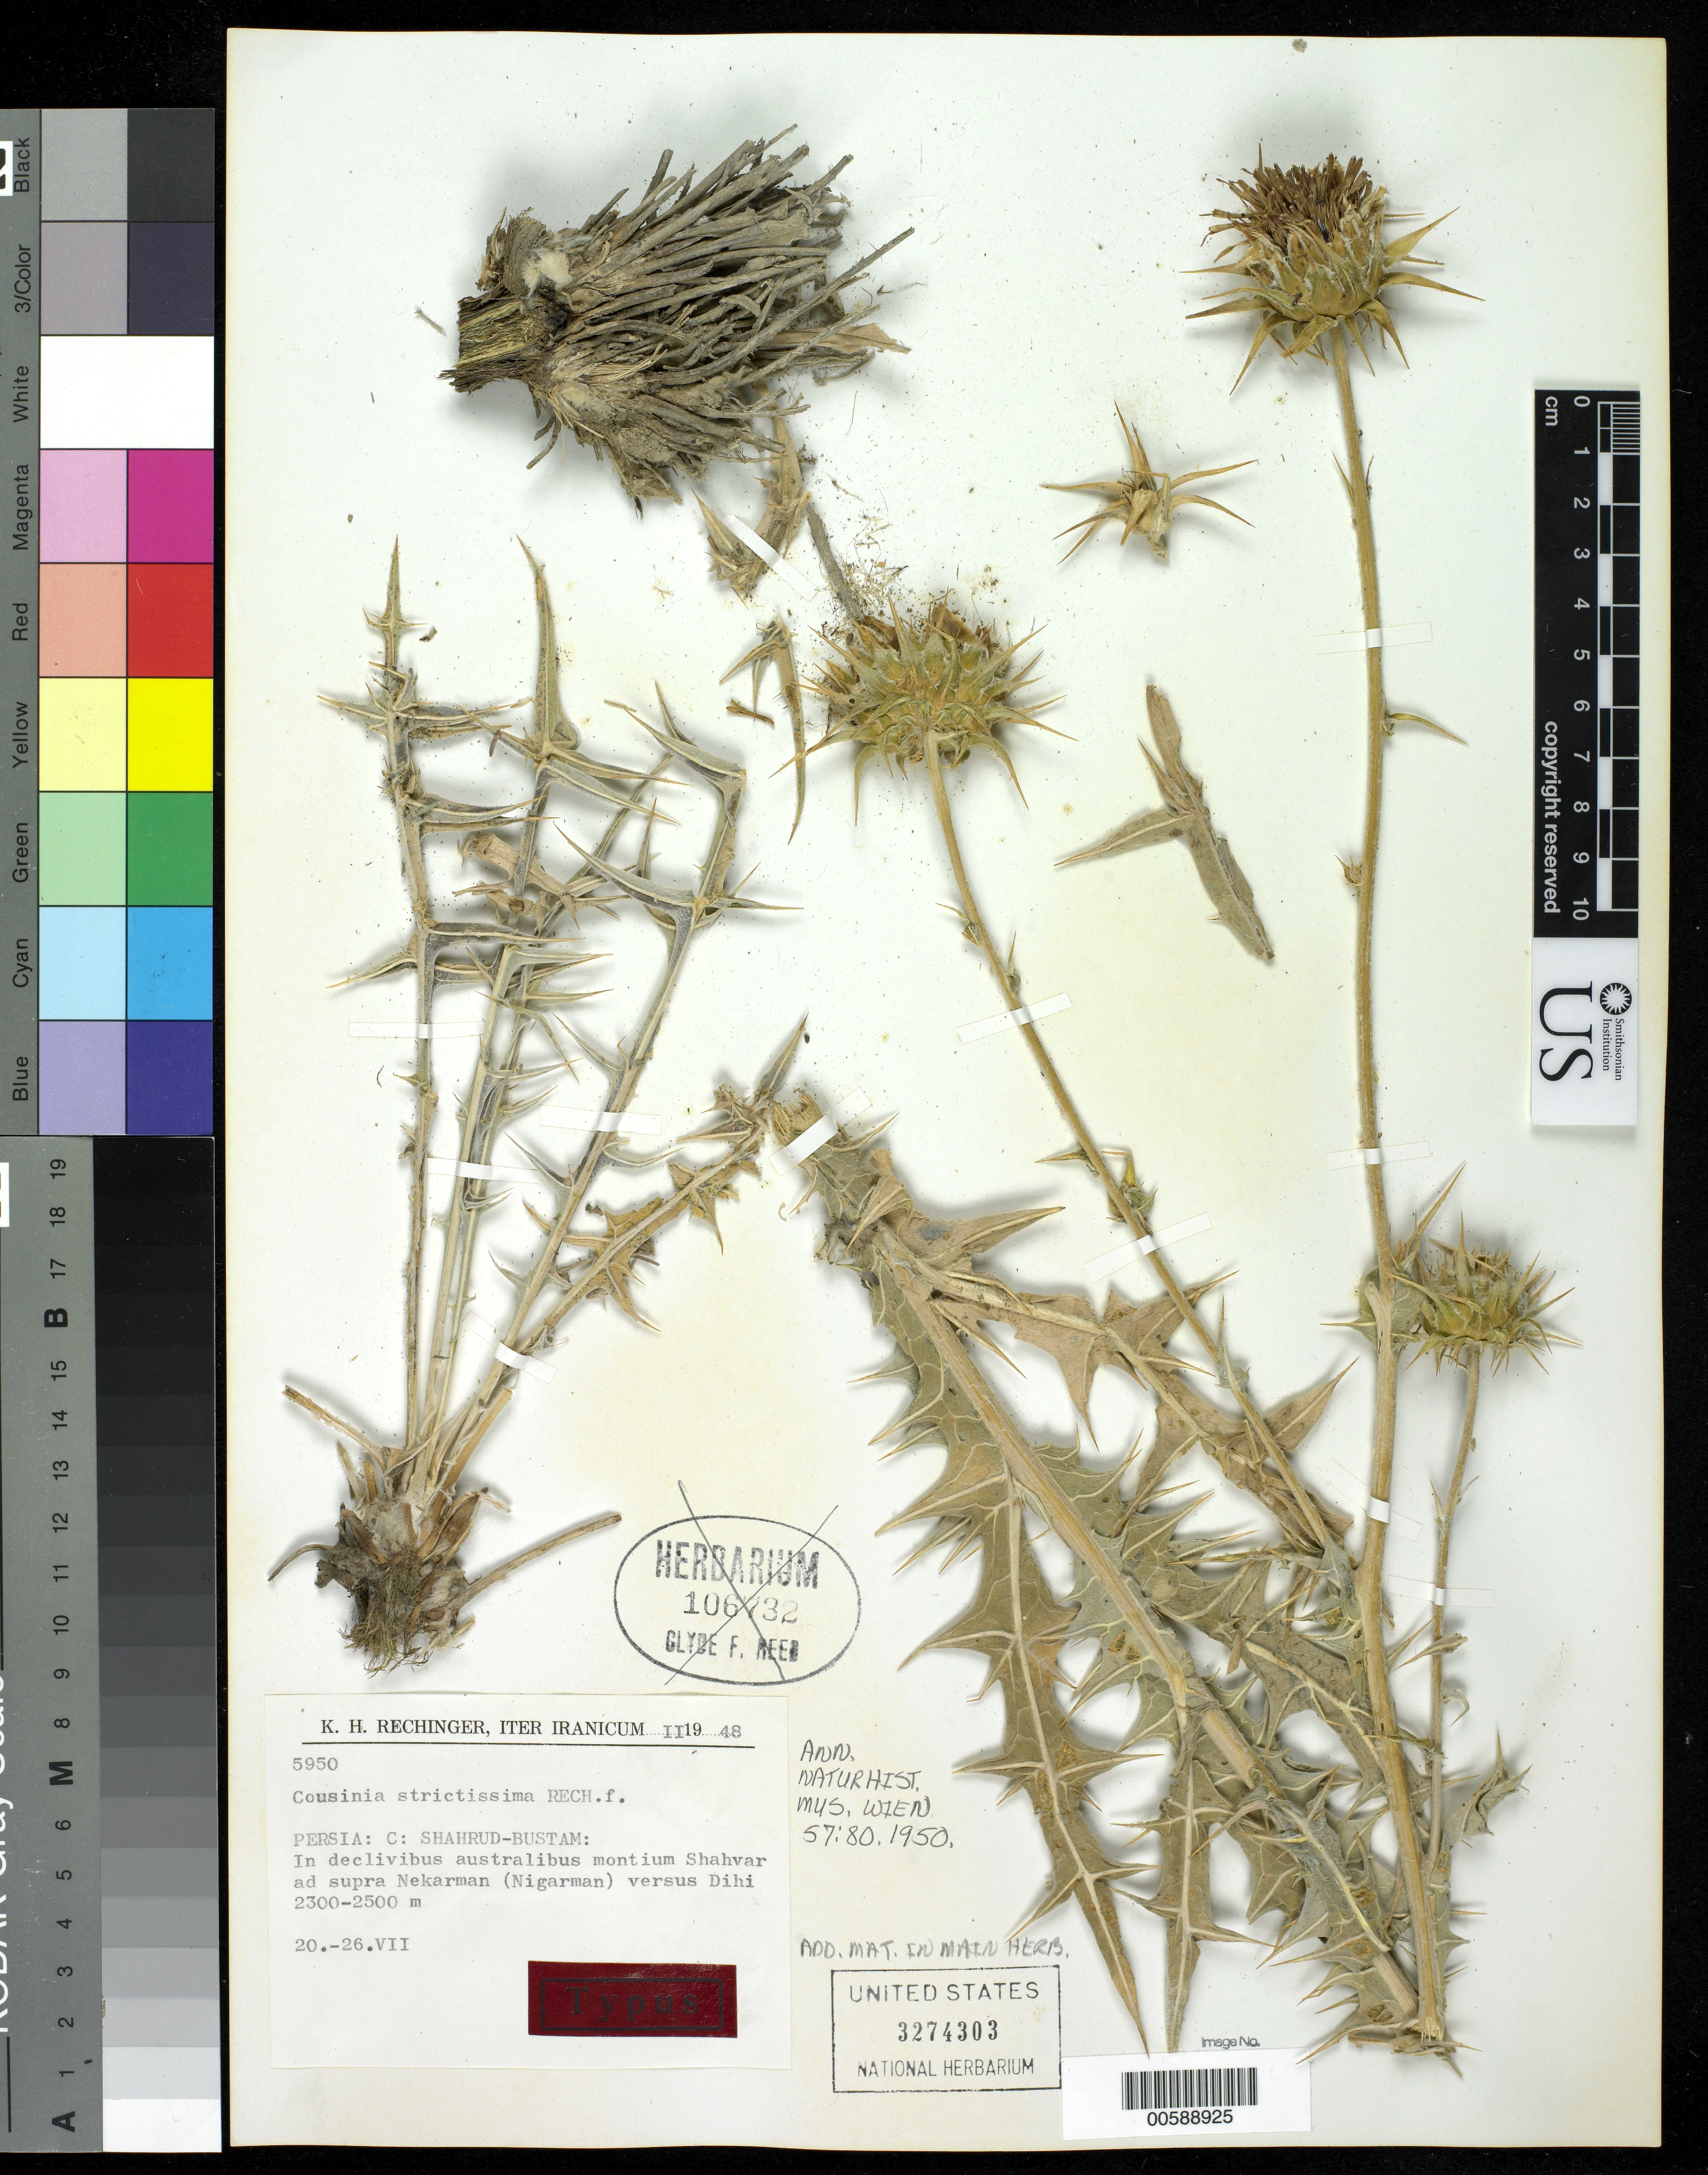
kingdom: Plantae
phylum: Tracheophyta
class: Magnoliopsida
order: Asterales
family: Asteraceae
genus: Cousinia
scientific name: Cousinia strictissima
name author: Rech. f.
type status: Isotype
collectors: K. H. Rechinger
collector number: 5950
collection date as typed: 20 Jul 1948 to 26 Jul 1948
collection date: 1948-07-20/1948-07-26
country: Iran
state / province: Tehran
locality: Shahrud-bustam, australibus montium Shahvar ad supra Nekerman (Nigarum) versus Dihi. [Shahrud cemetary(?), mountains south of Shavar towards above Nekerman (Nigarum) opposite Dihi?]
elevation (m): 2300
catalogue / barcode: US 3274303